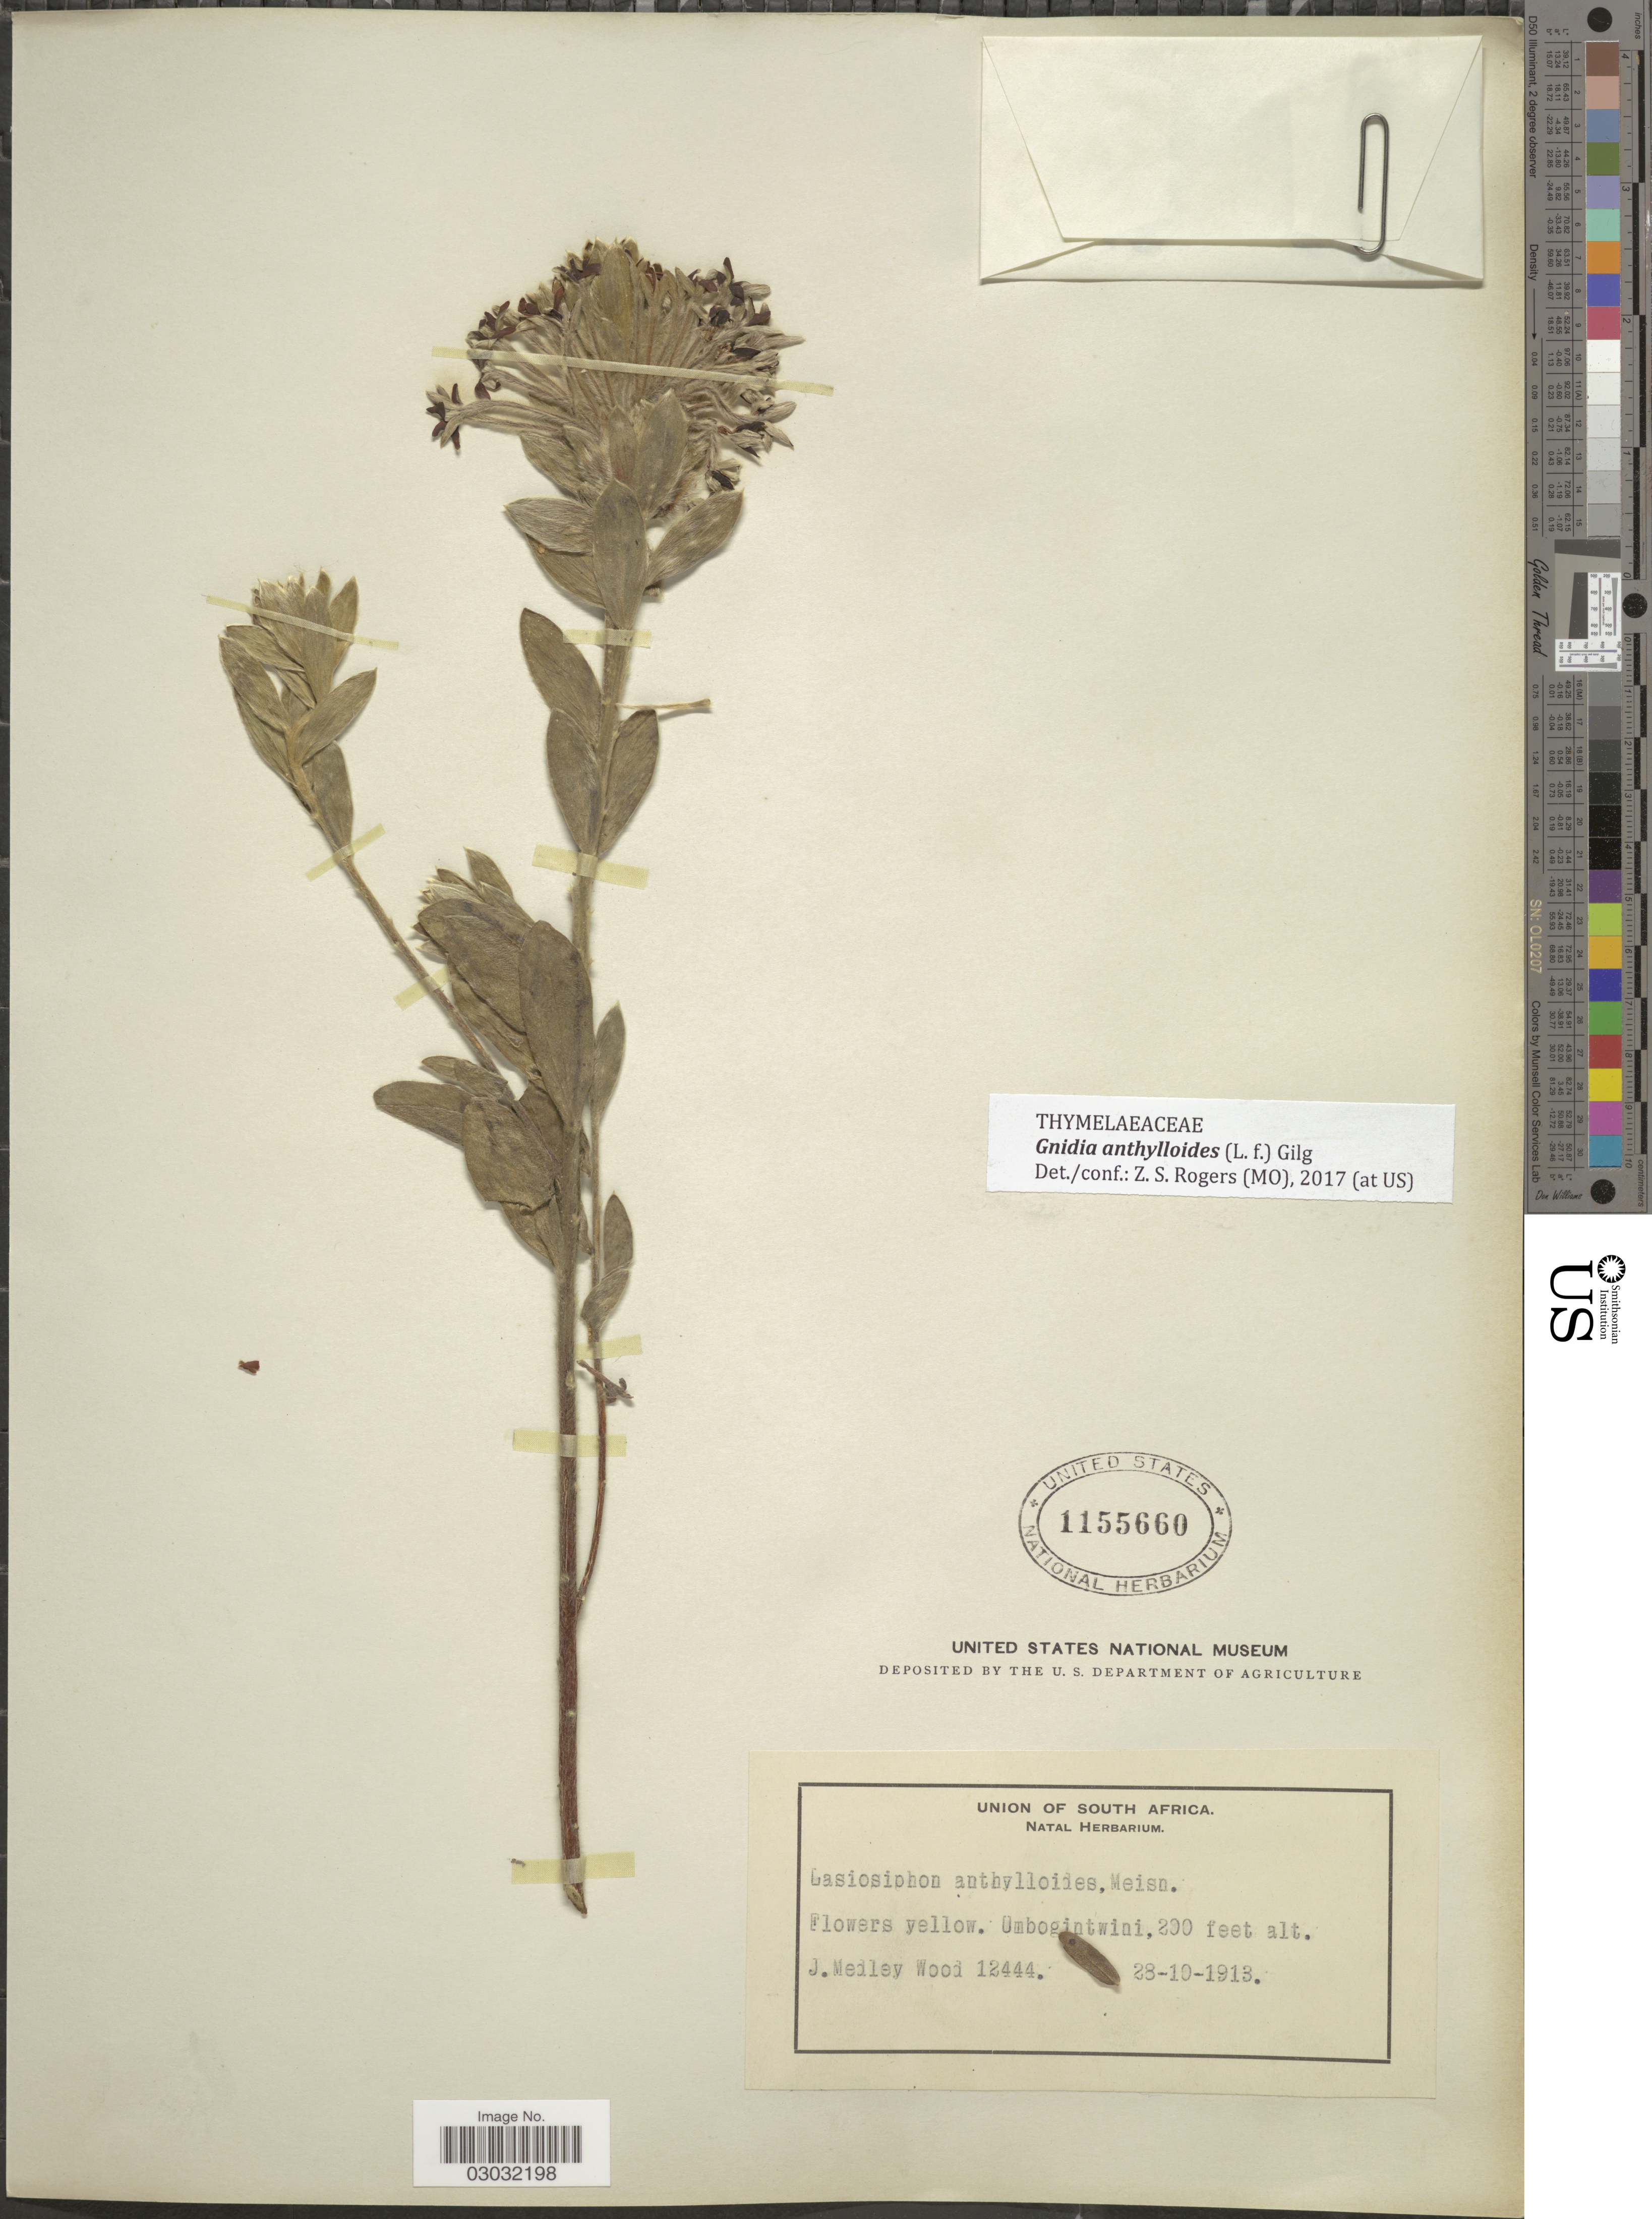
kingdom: Plantae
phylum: Tracheophyta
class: Magnoliopsida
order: Malvales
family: Thymelaeaceae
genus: Lasiosiphon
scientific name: Lasiosiphon anthylloides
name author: (L. f.) Meisn.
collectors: J. Medley Wood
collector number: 12444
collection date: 1913-10-28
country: South Africa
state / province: KwaZulu-Natal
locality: Umbogintwini. Union of South Africa.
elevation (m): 61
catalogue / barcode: US 1155660